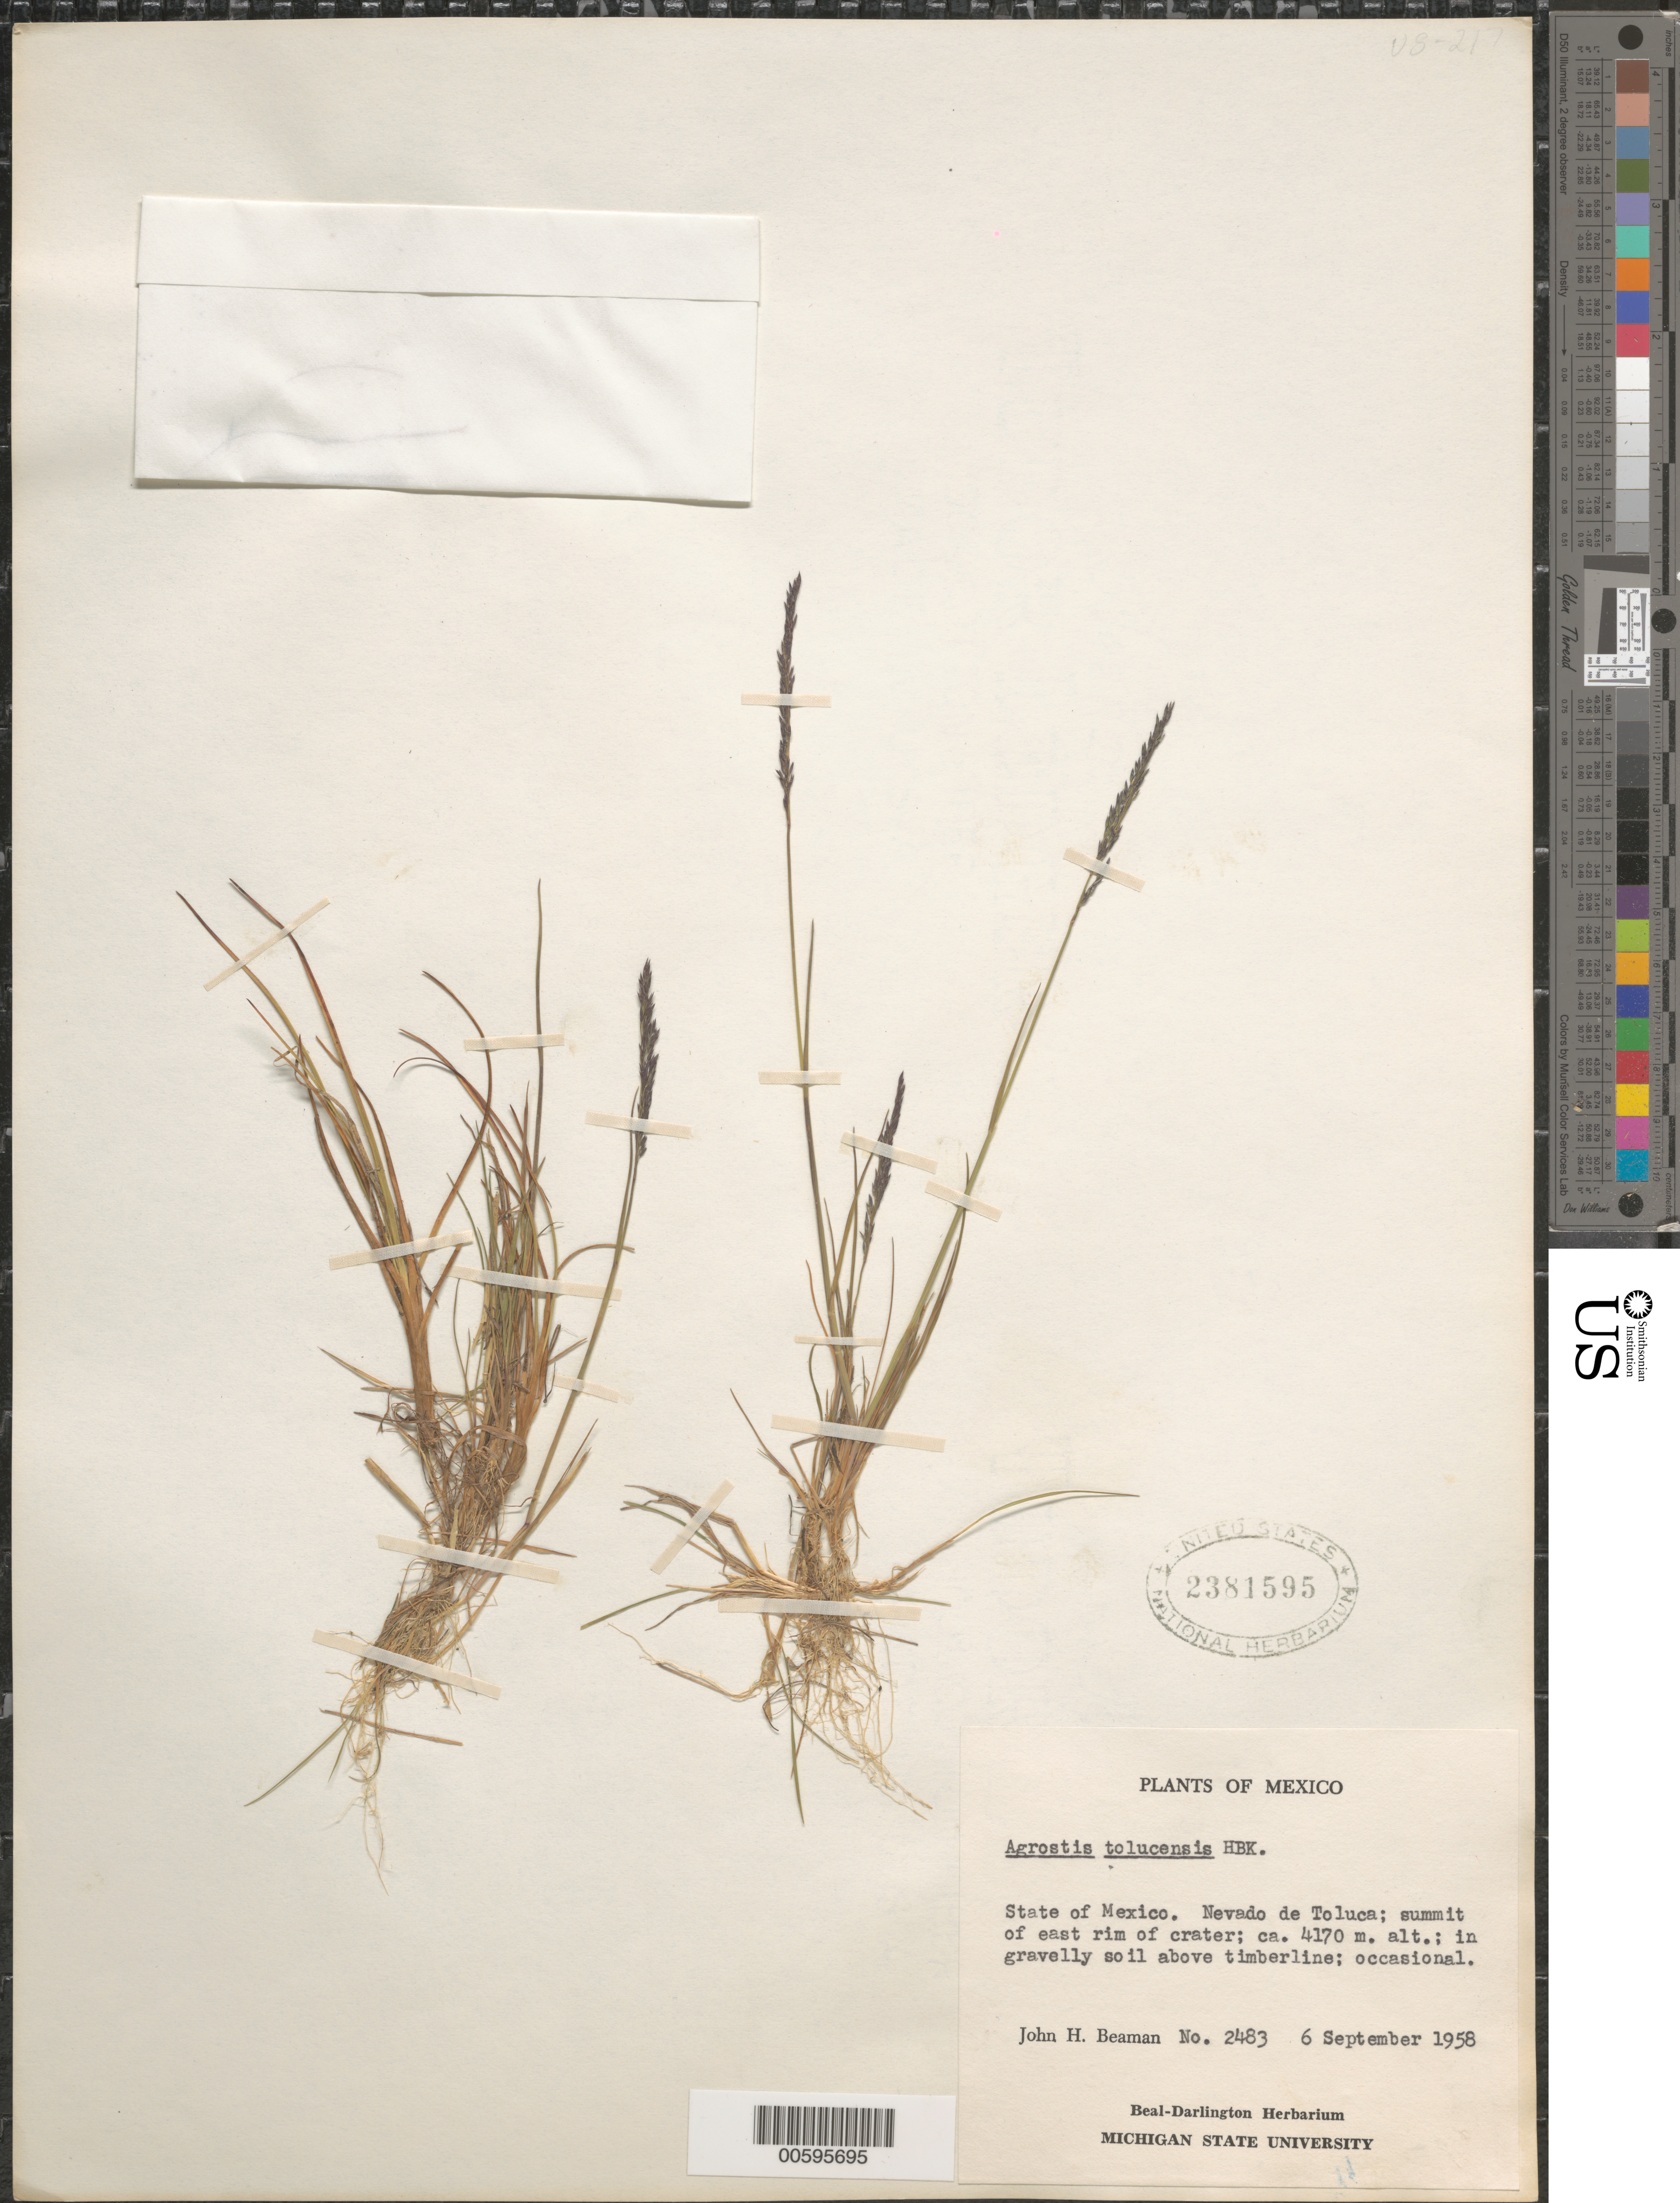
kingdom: Plantae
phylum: Tracheophyta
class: Liliopsida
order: Poales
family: Poaceae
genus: Agrostis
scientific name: Agrostis tolucensis Kunth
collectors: J. H. Beaman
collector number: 2483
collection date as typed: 6 Sep 1958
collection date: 1958-09-06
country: Mexico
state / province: México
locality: Nevado de Toluca; summit of E rim of crater.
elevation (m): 4170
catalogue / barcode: US 2381595